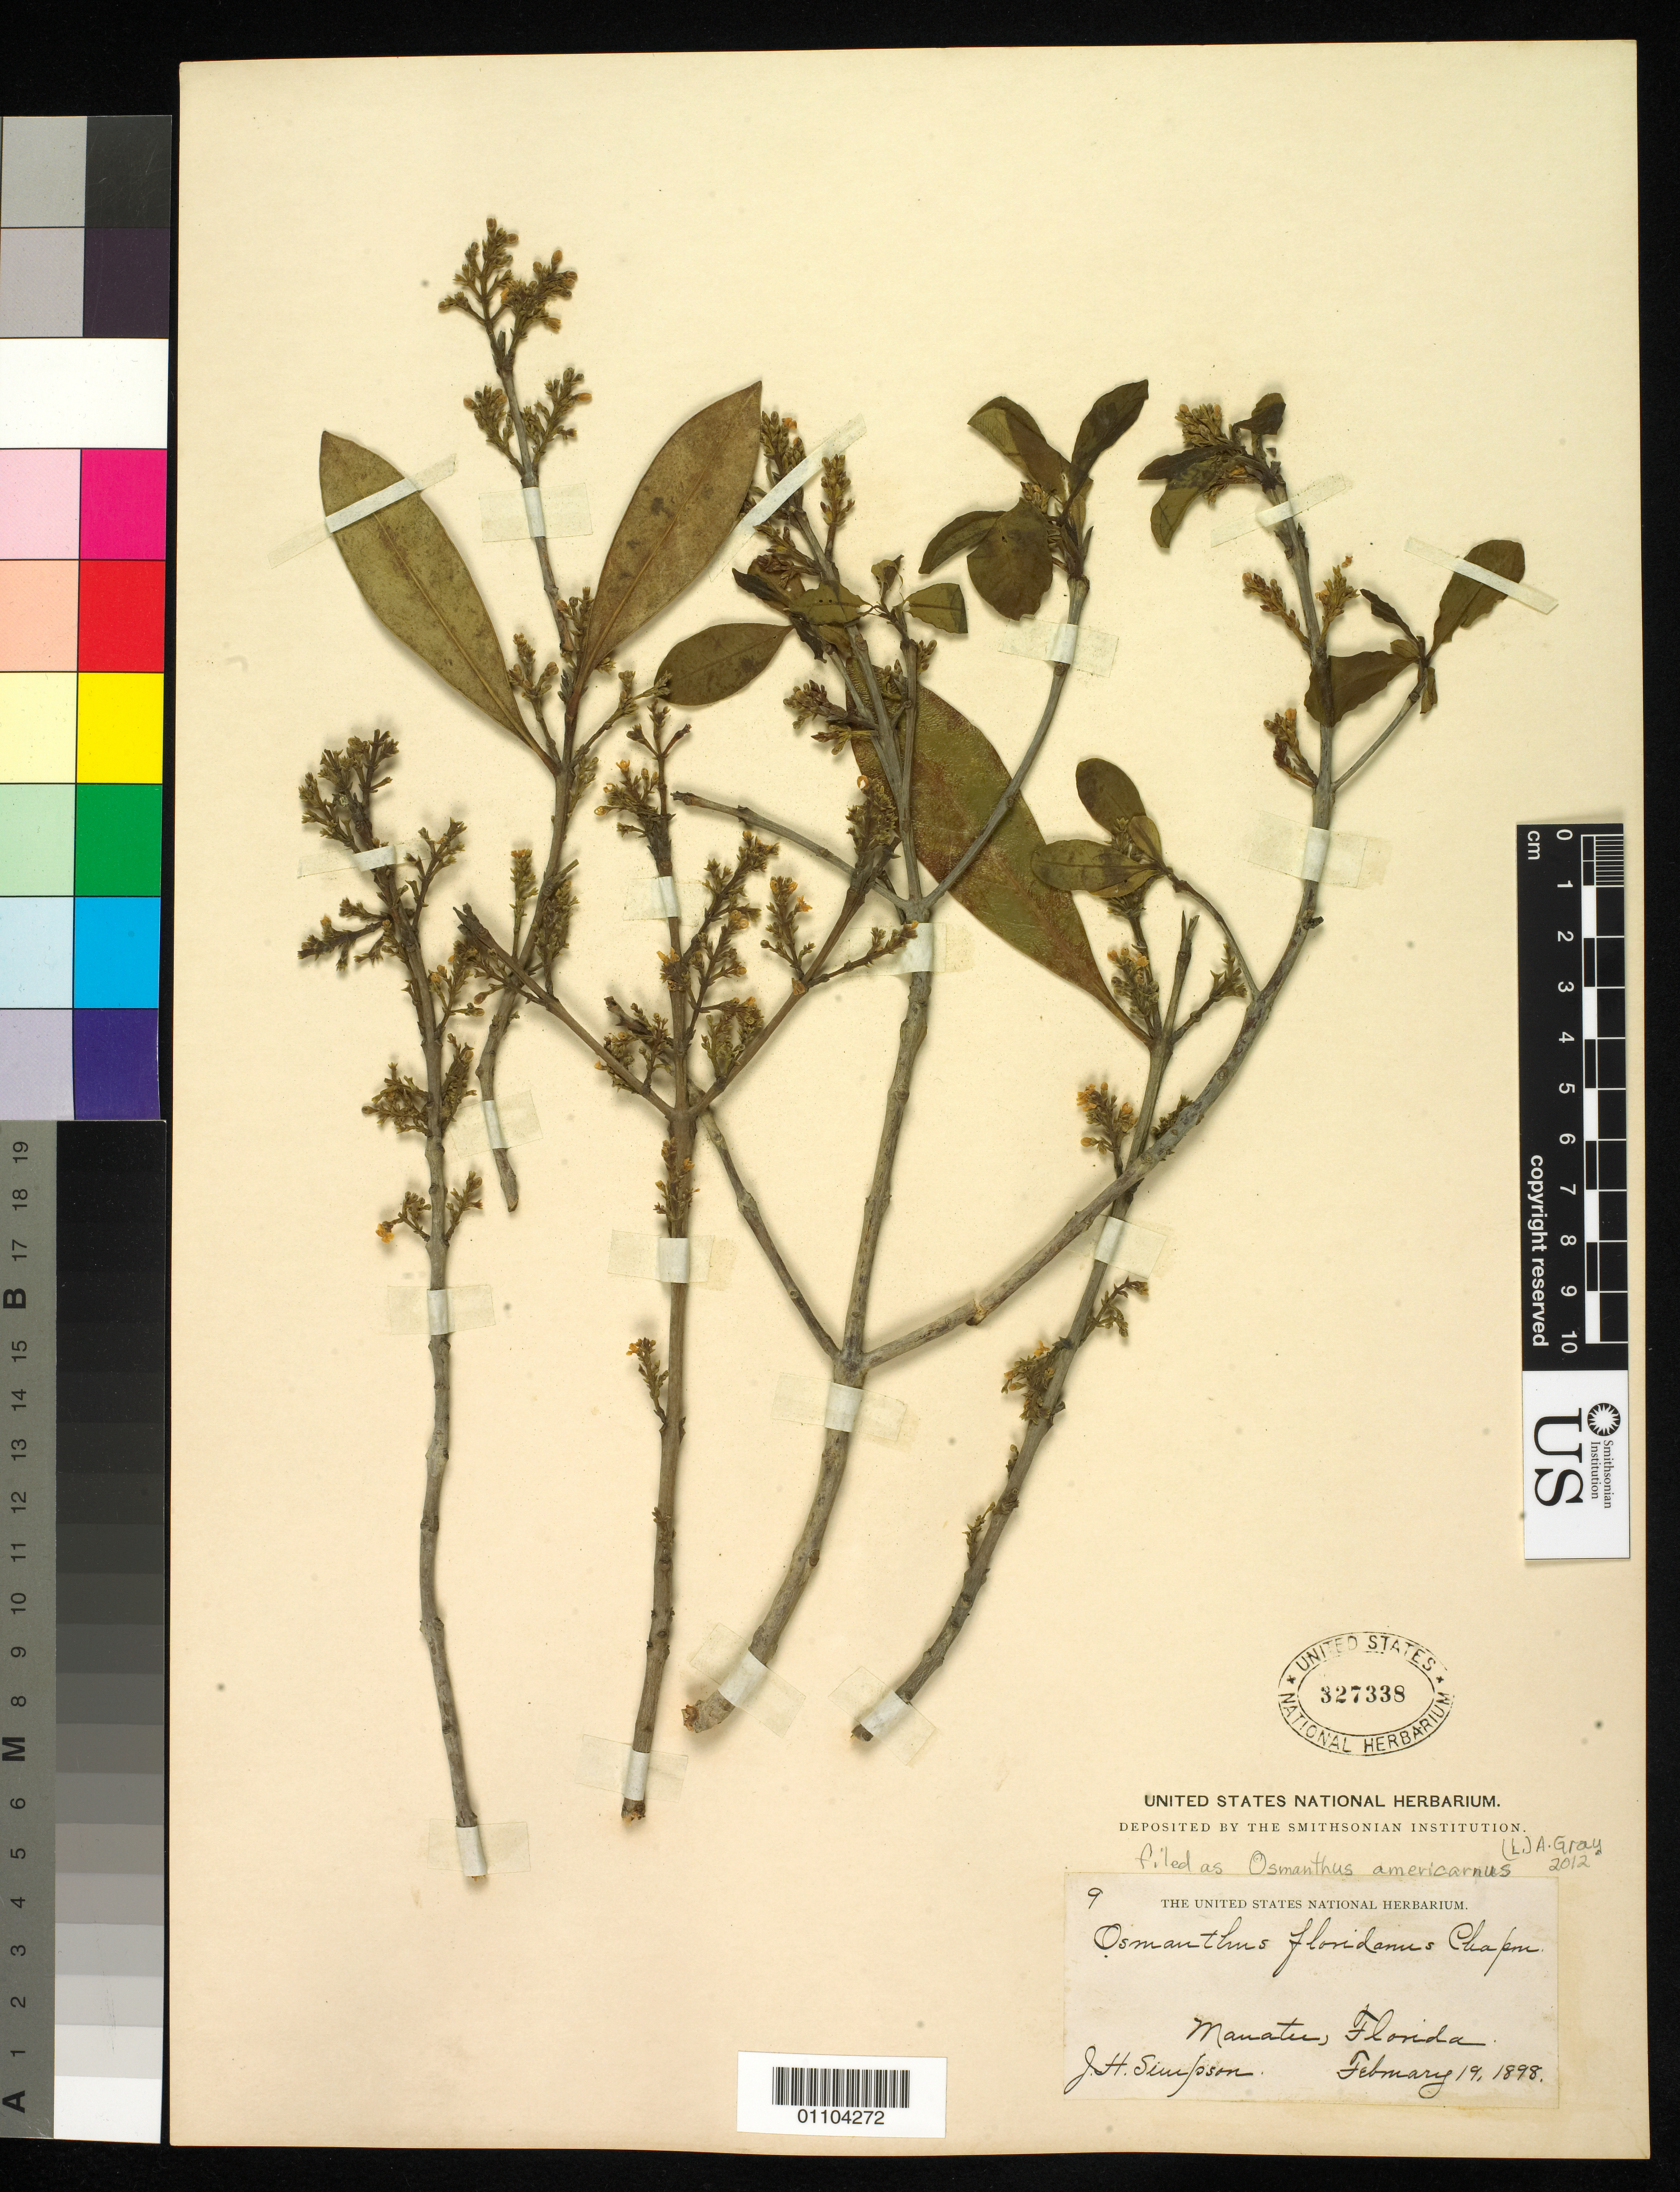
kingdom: Plantae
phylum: Tracheophyta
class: Magnoliopsida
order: Lamiales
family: Oleaceae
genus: Osmanthus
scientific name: Osmanthus americanus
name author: (L.) A. Gray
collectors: J. H. Simpson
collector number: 9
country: United States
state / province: Florida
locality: Manatee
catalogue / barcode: US 327338